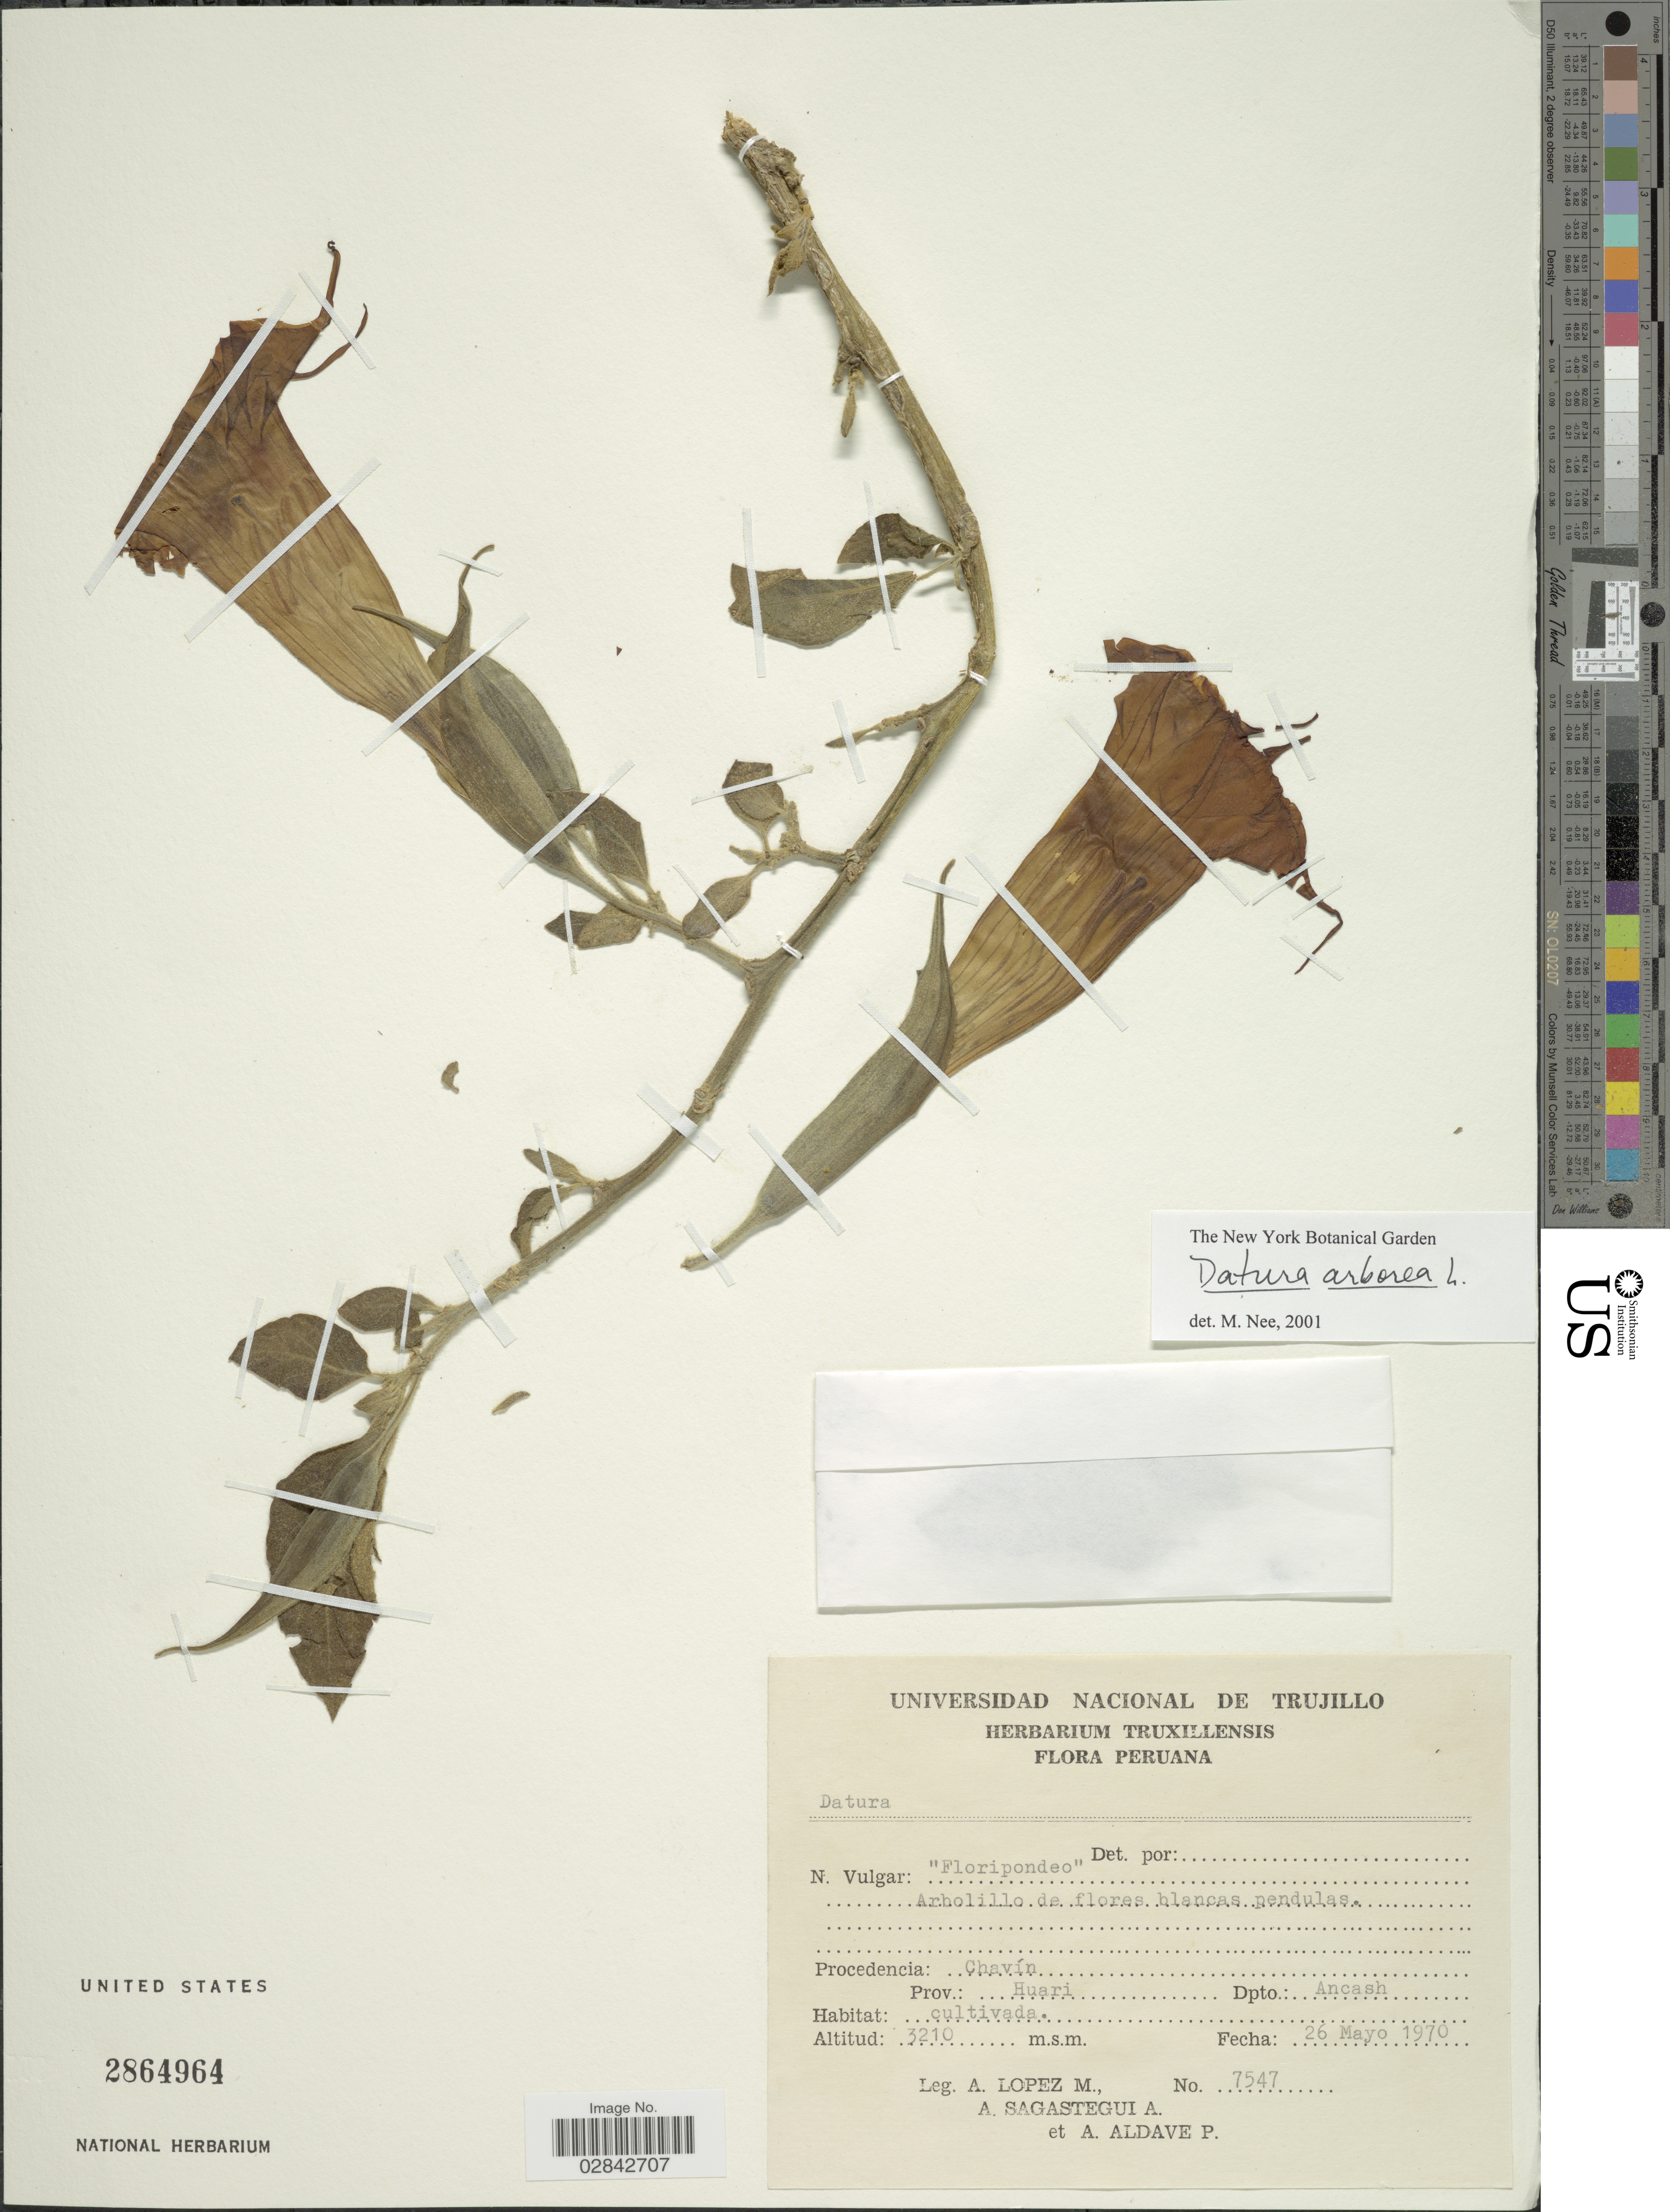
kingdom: Plantae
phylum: Tracheophyta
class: Magnoliopsida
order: Solanales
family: Solanaceae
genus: Brugmansia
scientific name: Brugmansia arborea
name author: (L.) Lagerh.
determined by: (US) Smithsonian Institution - National Museum of Natural History - Department of Botany (UNITED STATES)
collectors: A. López M., A. Sagástegui A. & A. Aldave P.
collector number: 7547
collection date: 1970-05-26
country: Peru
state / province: Ancash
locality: Procedencia: Chavín. Prov.: Huari. Dpto: Ancash.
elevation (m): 3210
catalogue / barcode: US 2864964